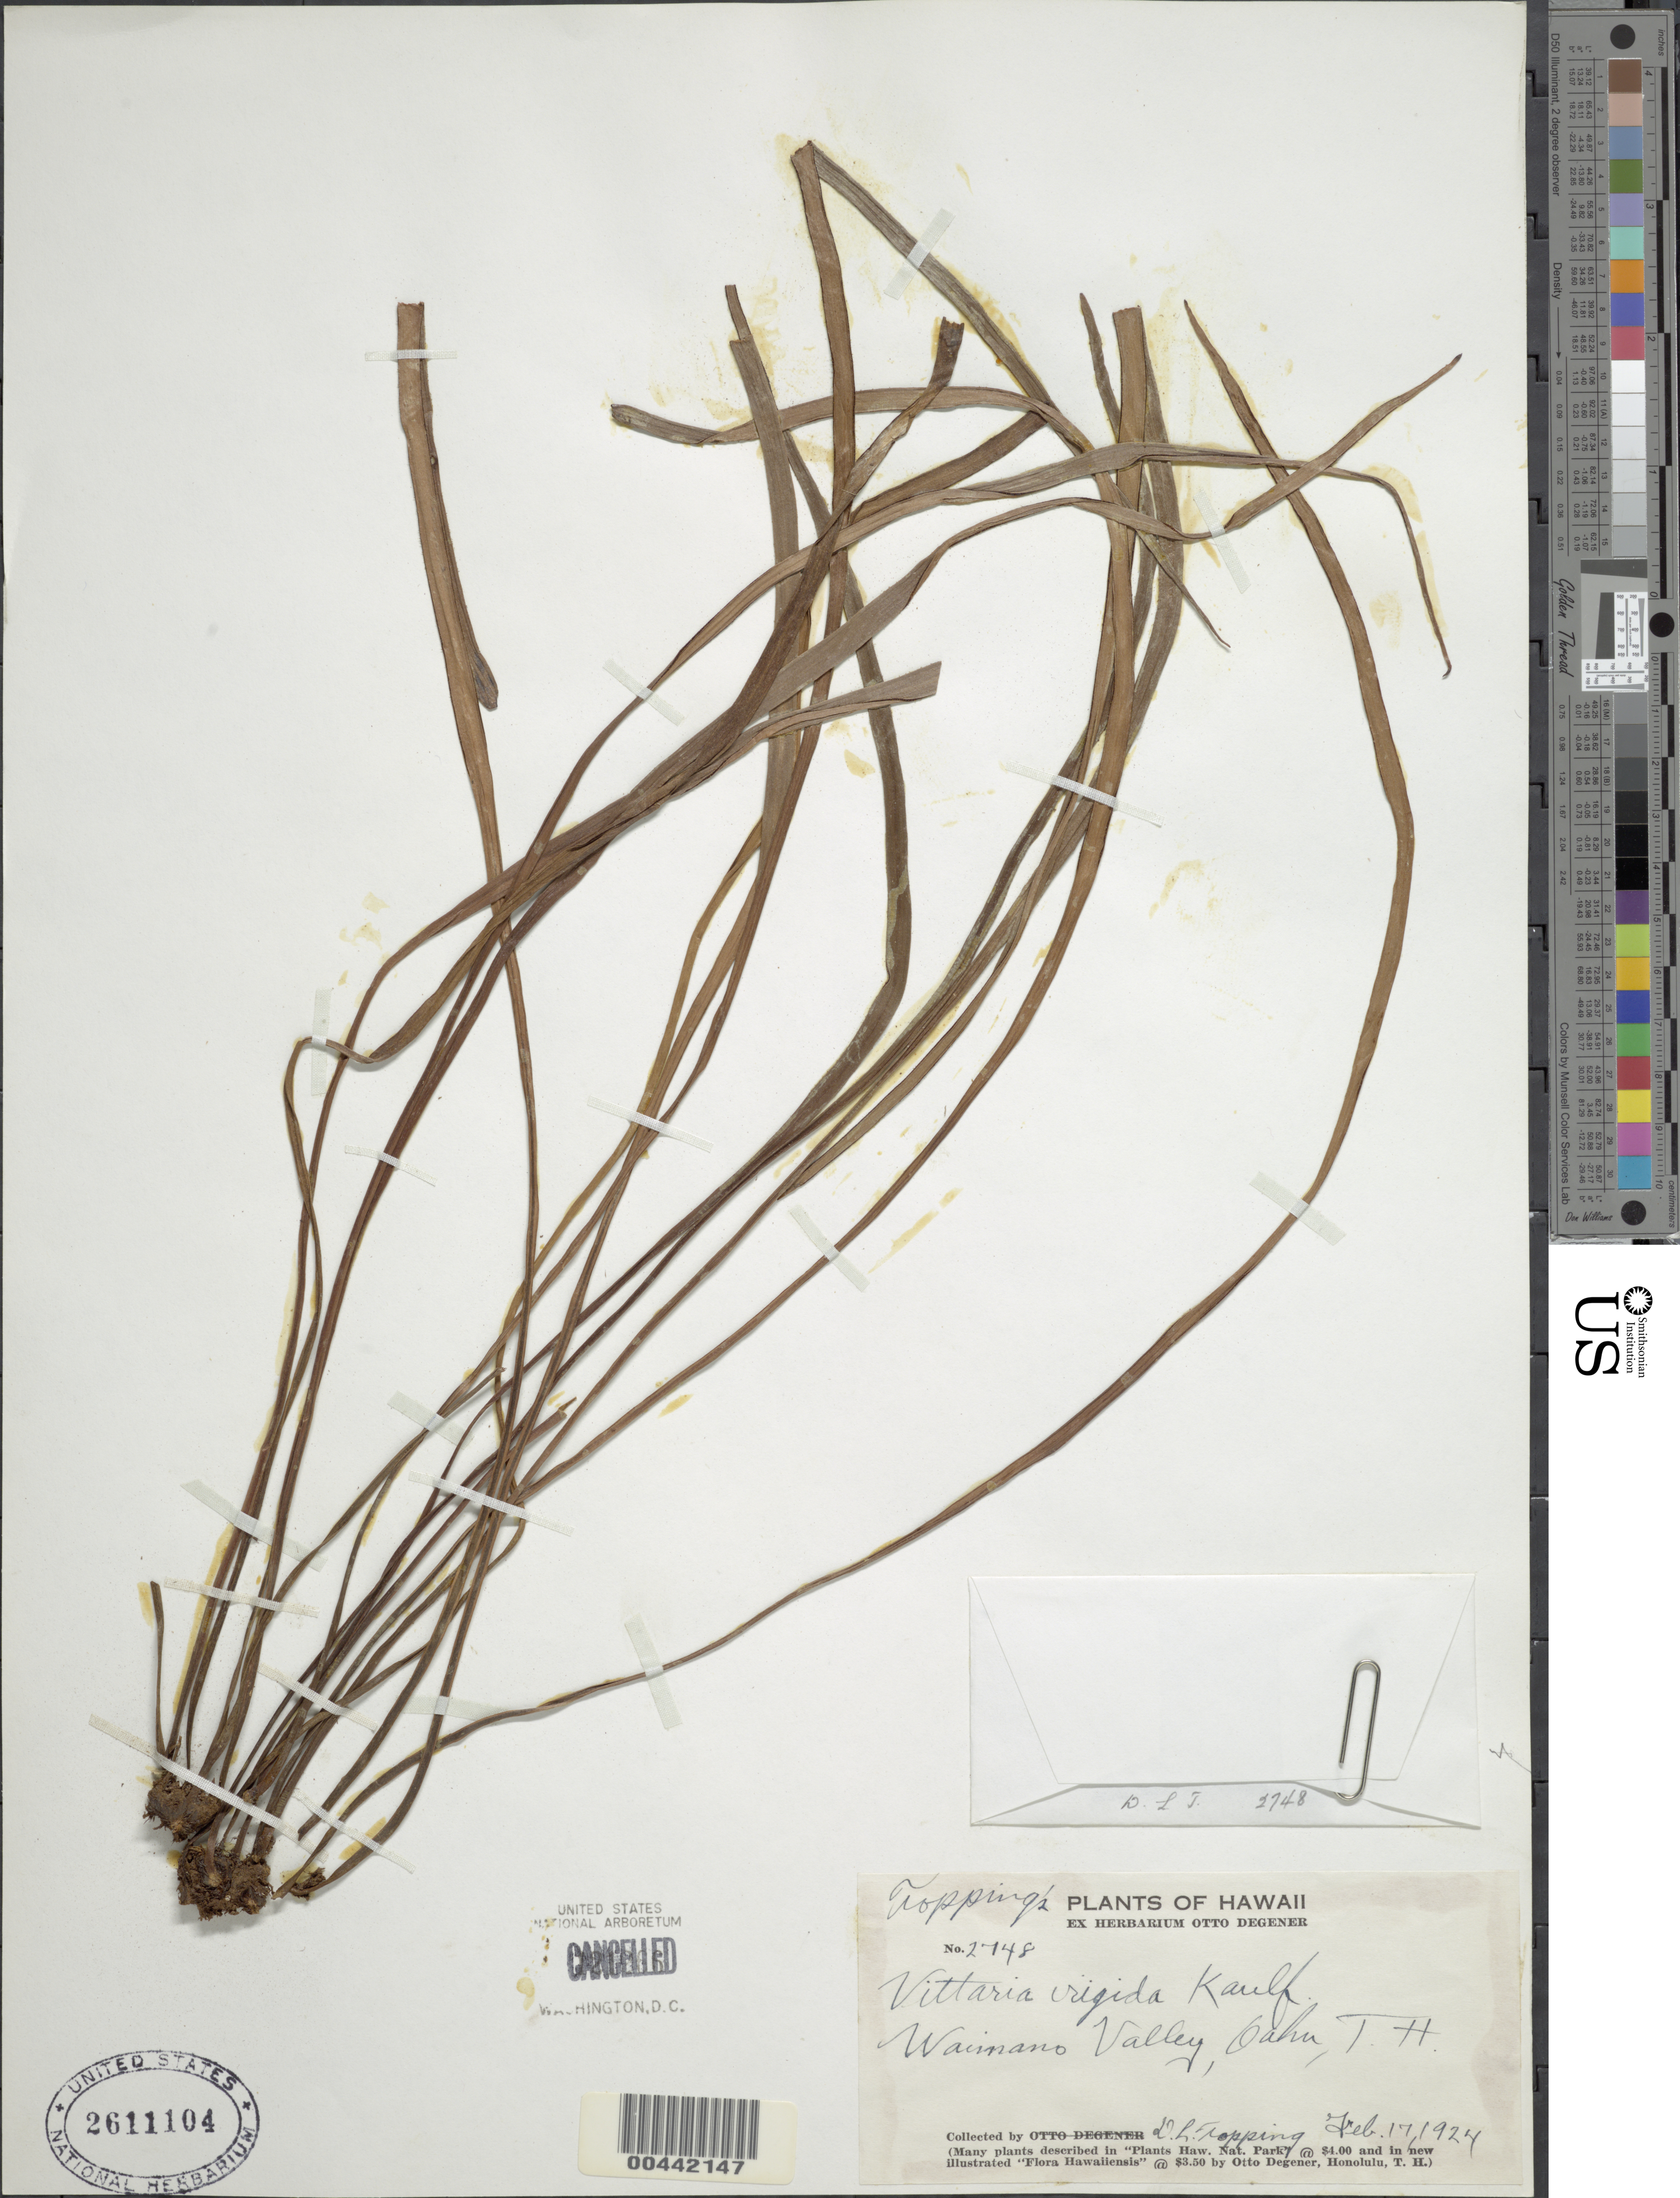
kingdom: Plantae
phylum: Tracheophyta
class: Polypodiopsida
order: Polypodiales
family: Pteridaceae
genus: Haplopteris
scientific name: Haplopteris elongata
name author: (Sw.) Crane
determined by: Wagner, W. L., (BOT), Smithsonian Institution - National Museum of Natural History (UNITED STATES)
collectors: D. L. Topping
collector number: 2748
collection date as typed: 17 Feb 1924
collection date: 1924-02-17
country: United States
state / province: Hawaii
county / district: Honolulu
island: Oahu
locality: Waimano Valley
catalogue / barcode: US 2611104